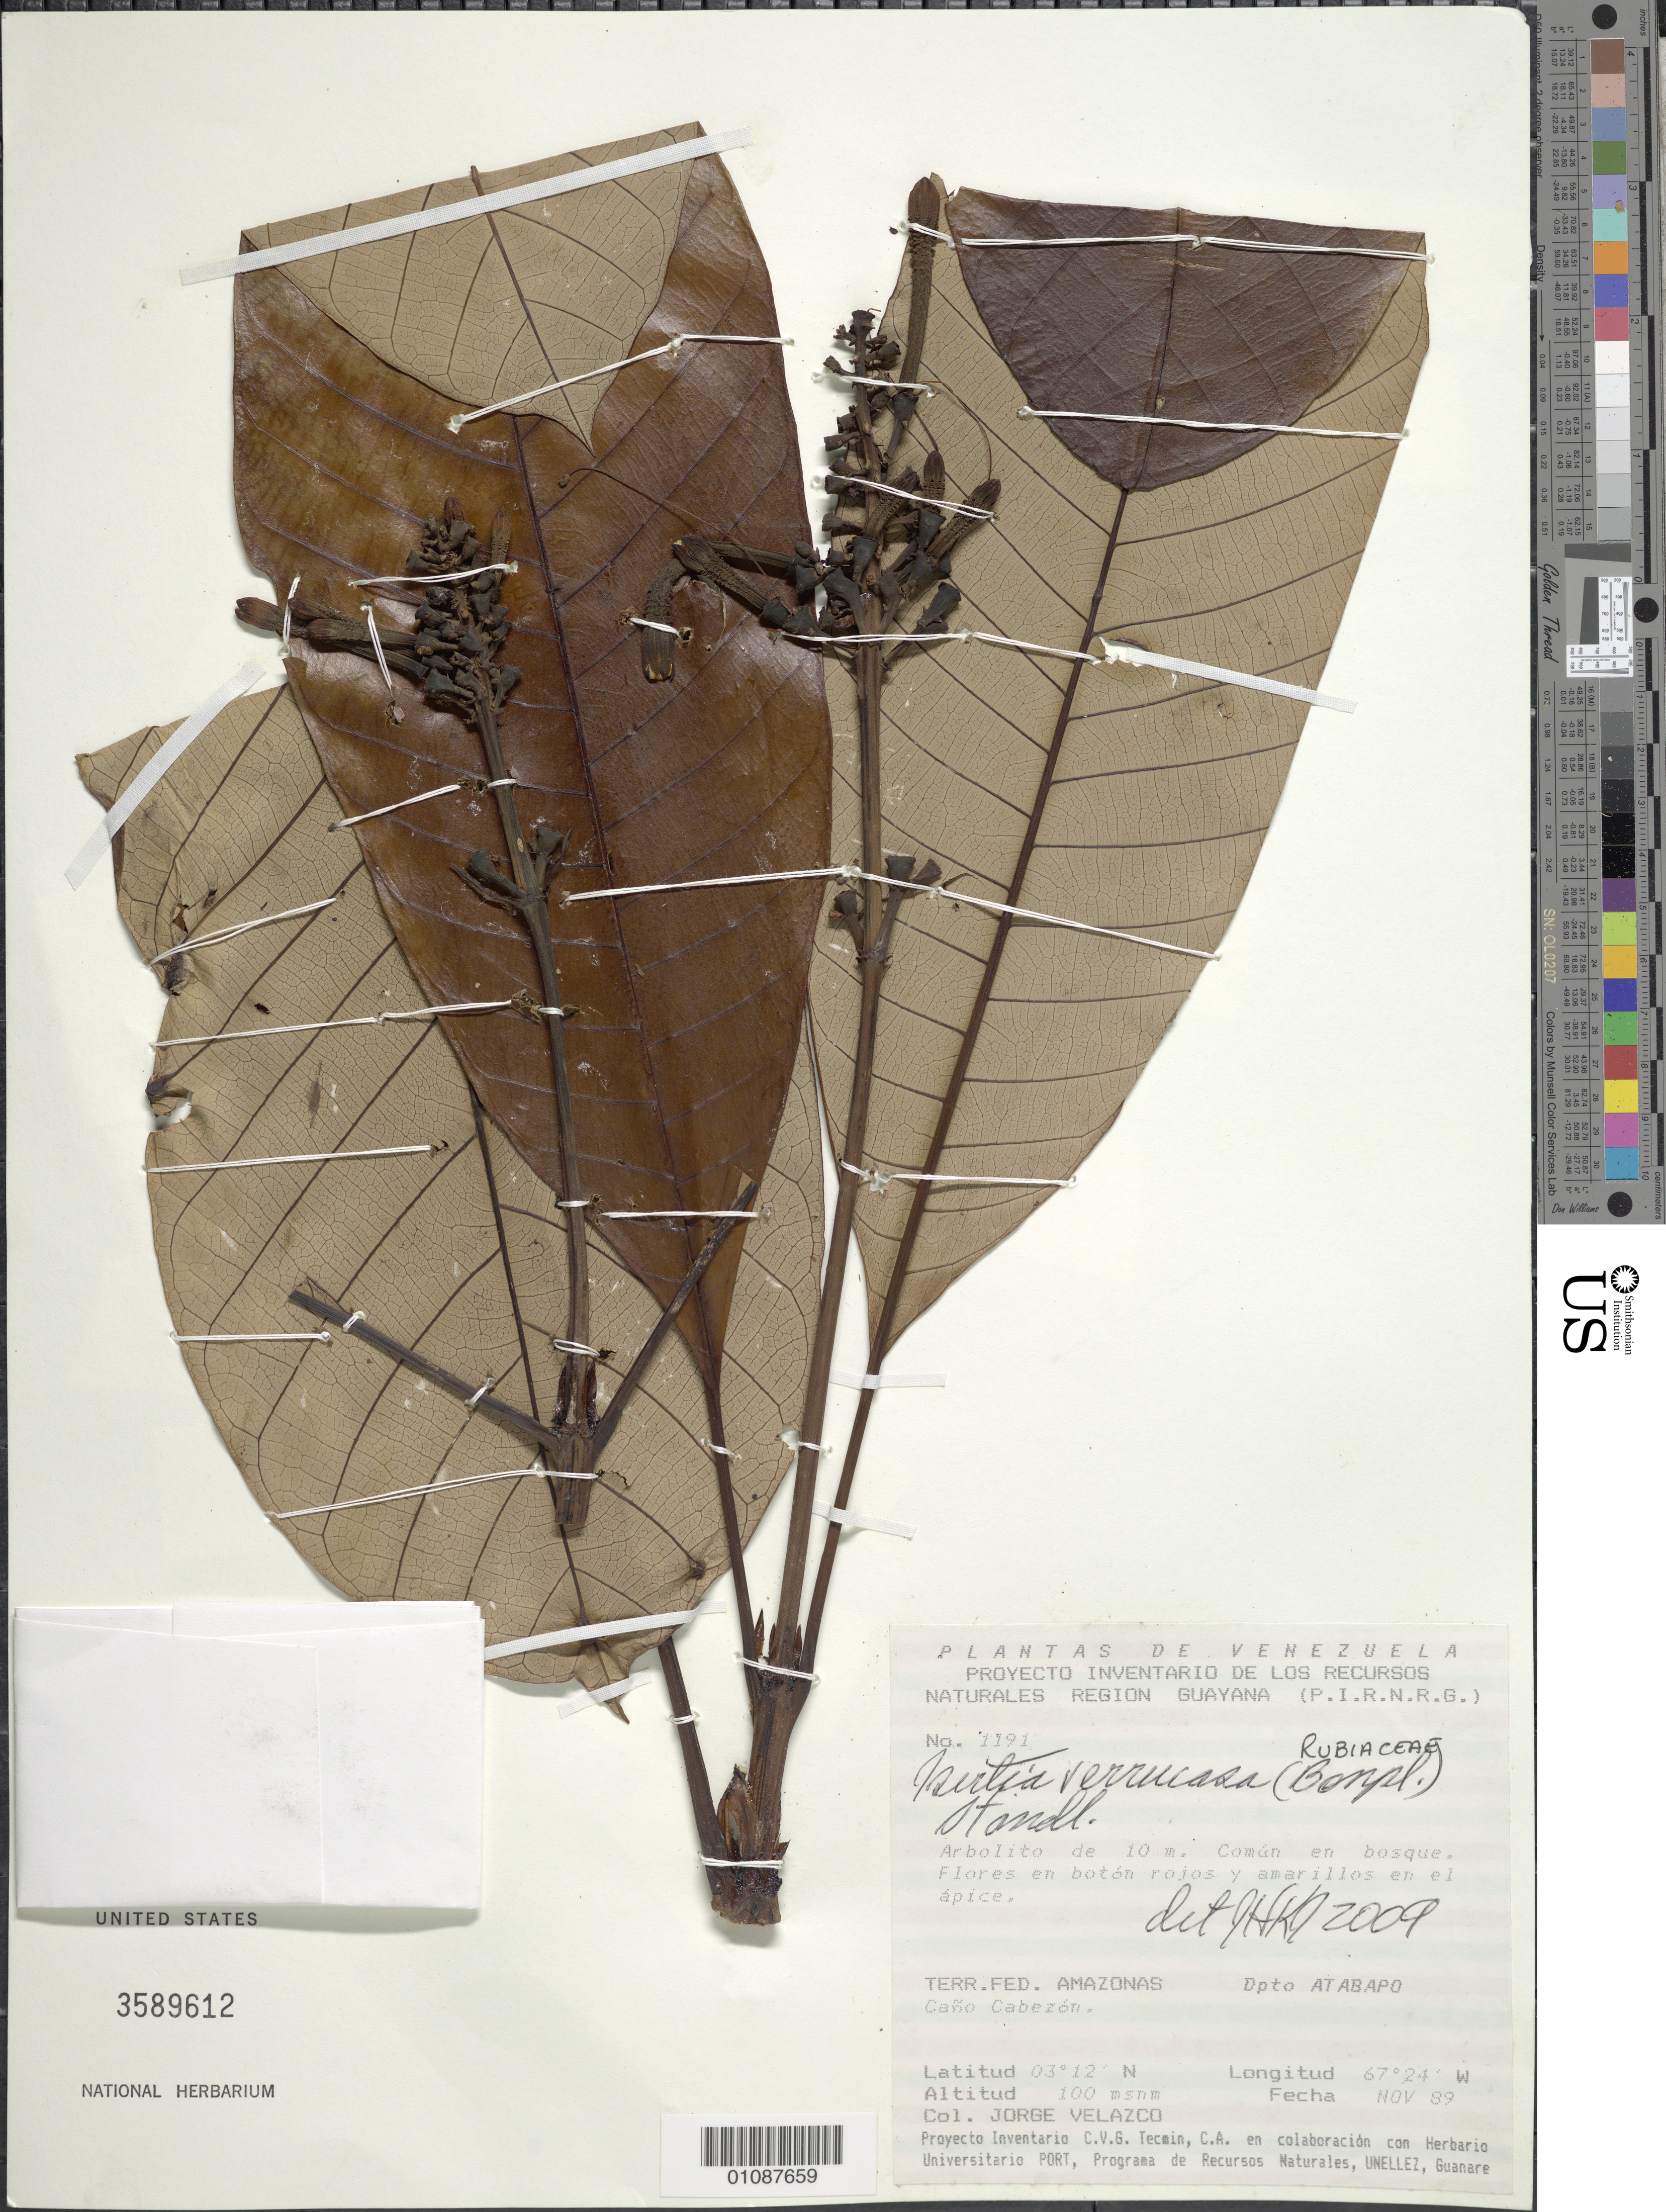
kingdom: Plantae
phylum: Tracheophyta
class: Magnoliopsida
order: Gentianales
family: Rubiaceae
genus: Isertia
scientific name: Isertia verrucosa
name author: (Bonpl.) Standl.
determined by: Kirkbride, J. H.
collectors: J. Velazco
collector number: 1191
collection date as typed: Nov-89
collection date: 1989-11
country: Venezuela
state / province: Amazonas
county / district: Atabapo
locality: Caño Cabezón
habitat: Bosque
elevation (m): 100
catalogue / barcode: US 3589612